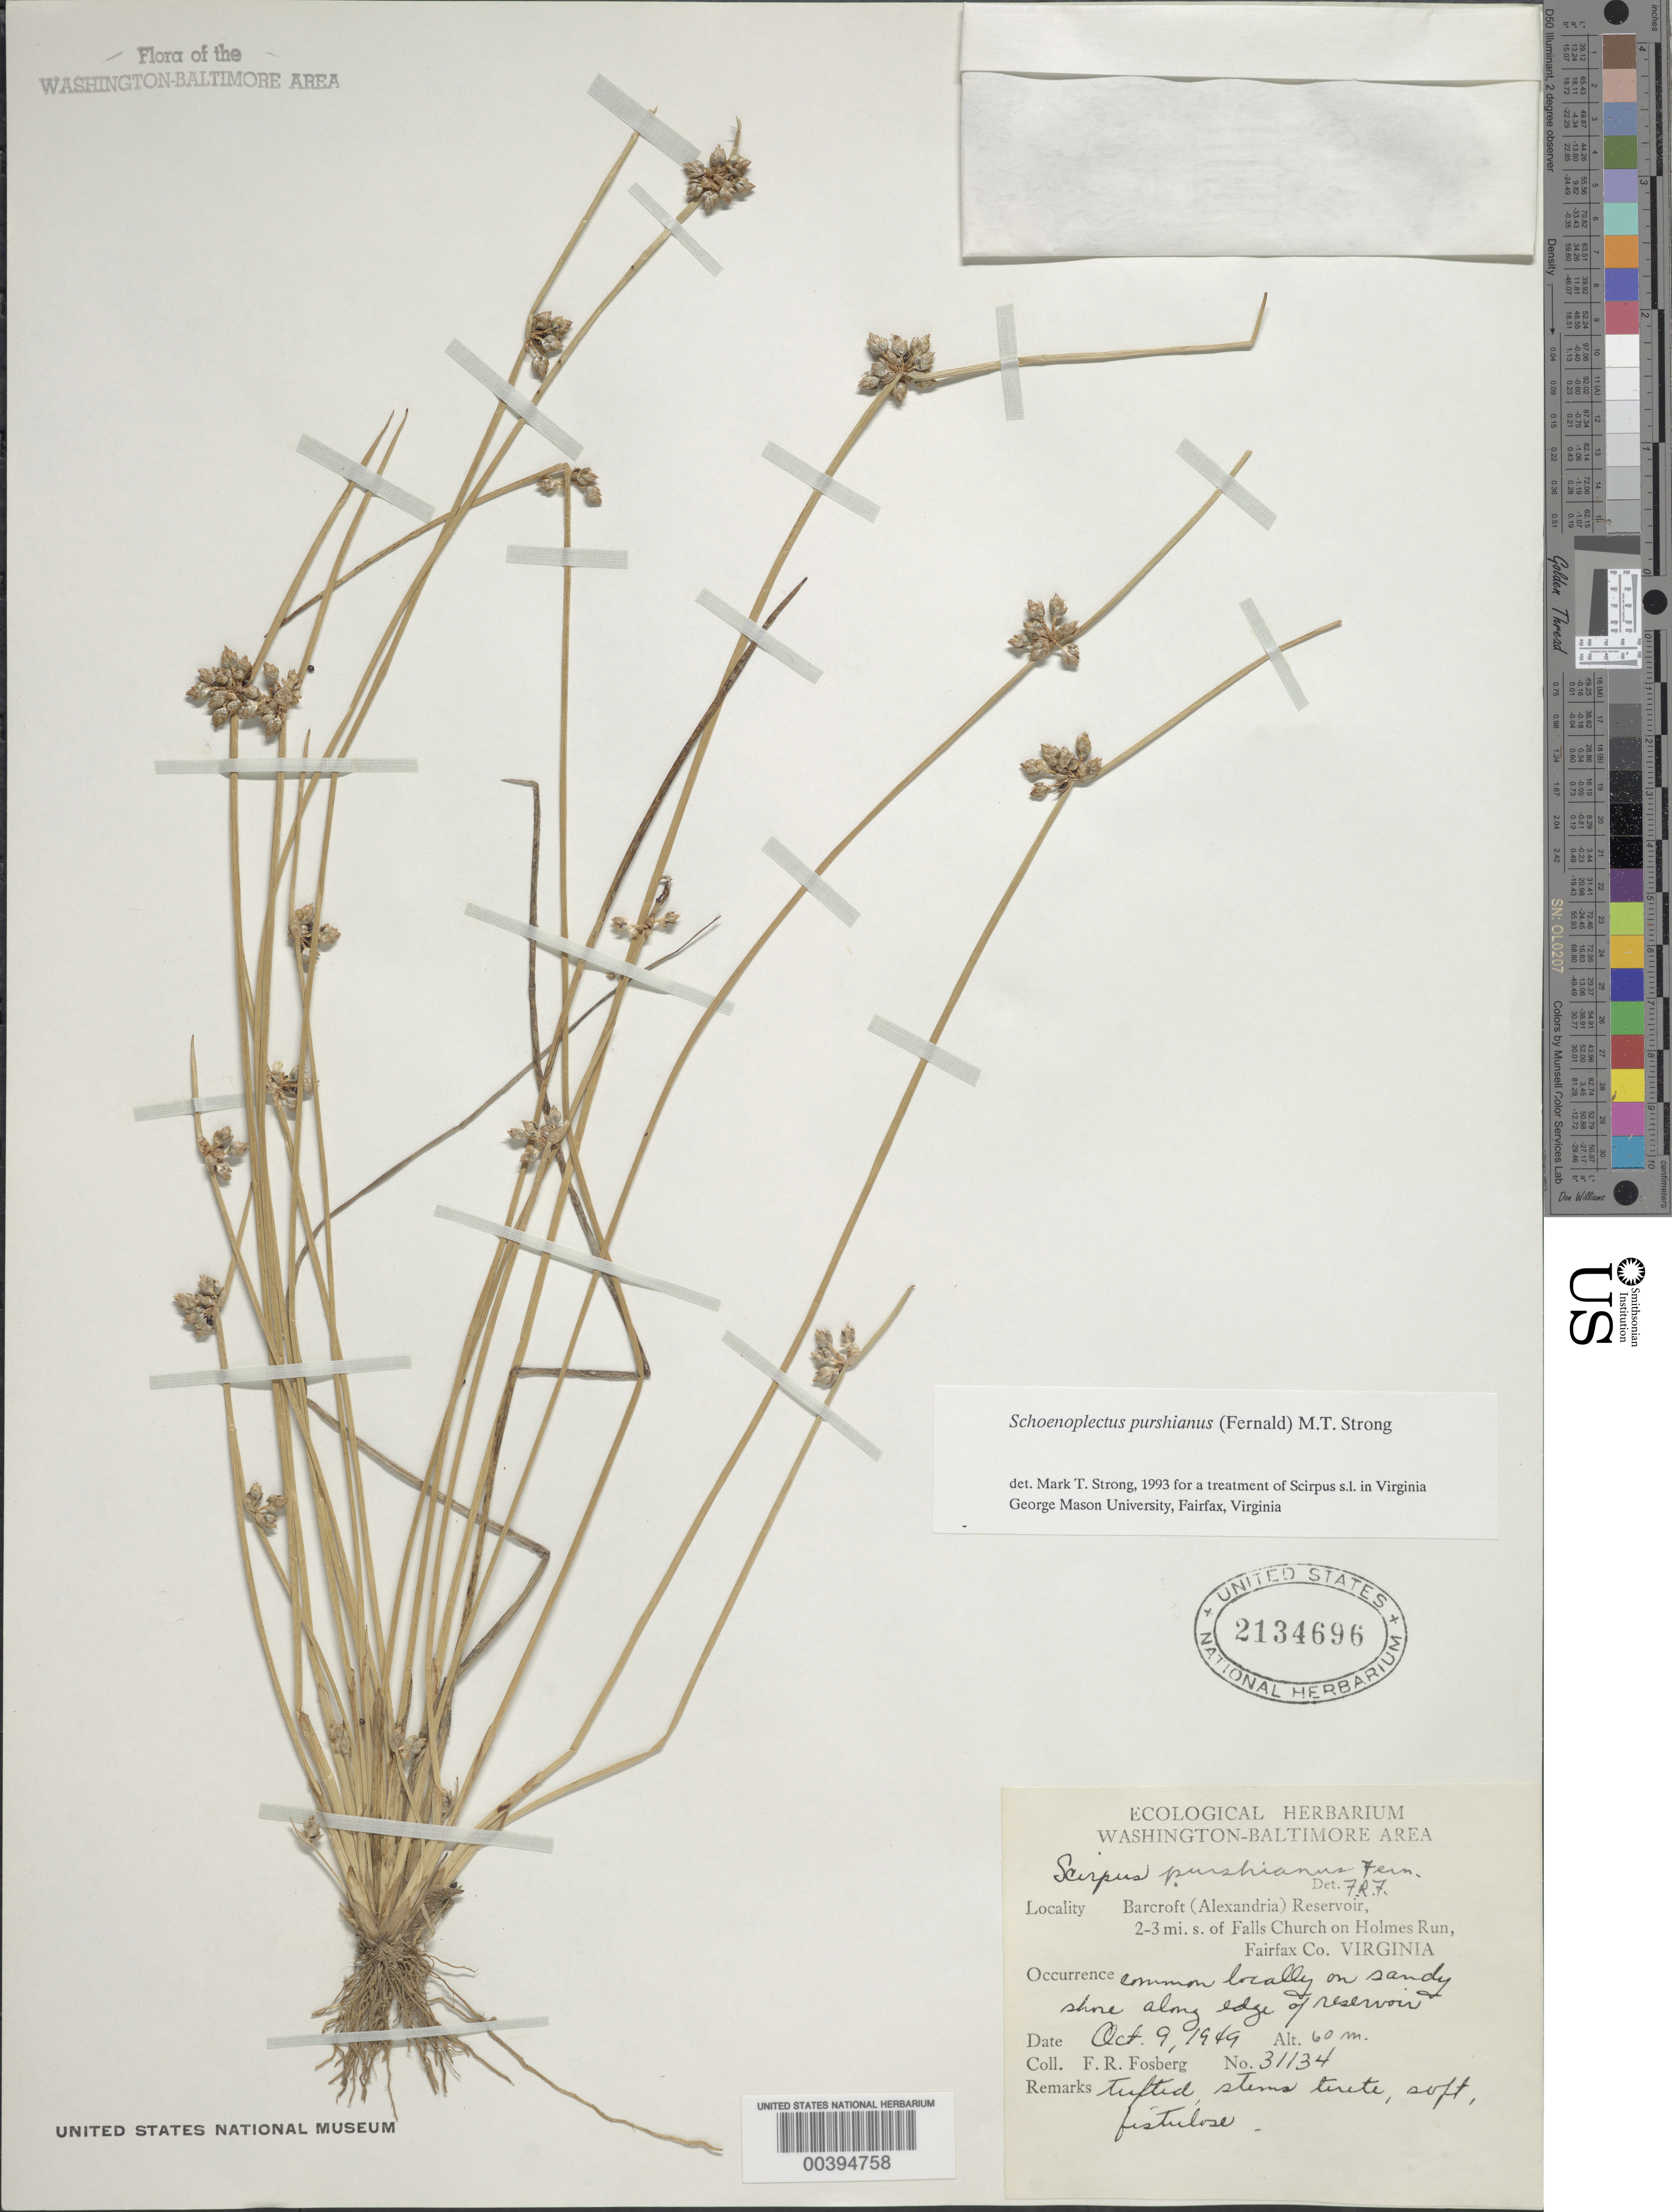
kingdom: Plantae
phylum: Tracheophyta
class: Liliopsida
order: Poales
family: Cyperaceae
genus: Schoenoplectus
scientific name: Schoenoplectus purshianus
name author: (Fernald) M.T. Strong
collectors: F. R. Fosberg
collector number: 31134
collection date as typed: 09 Oct 1949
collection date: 1949-10-09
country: United States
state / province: Virginia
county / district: Fairfax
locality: Barcroft Reservoir, S of Falls Church, Holmes Run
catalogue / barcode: US 2134696